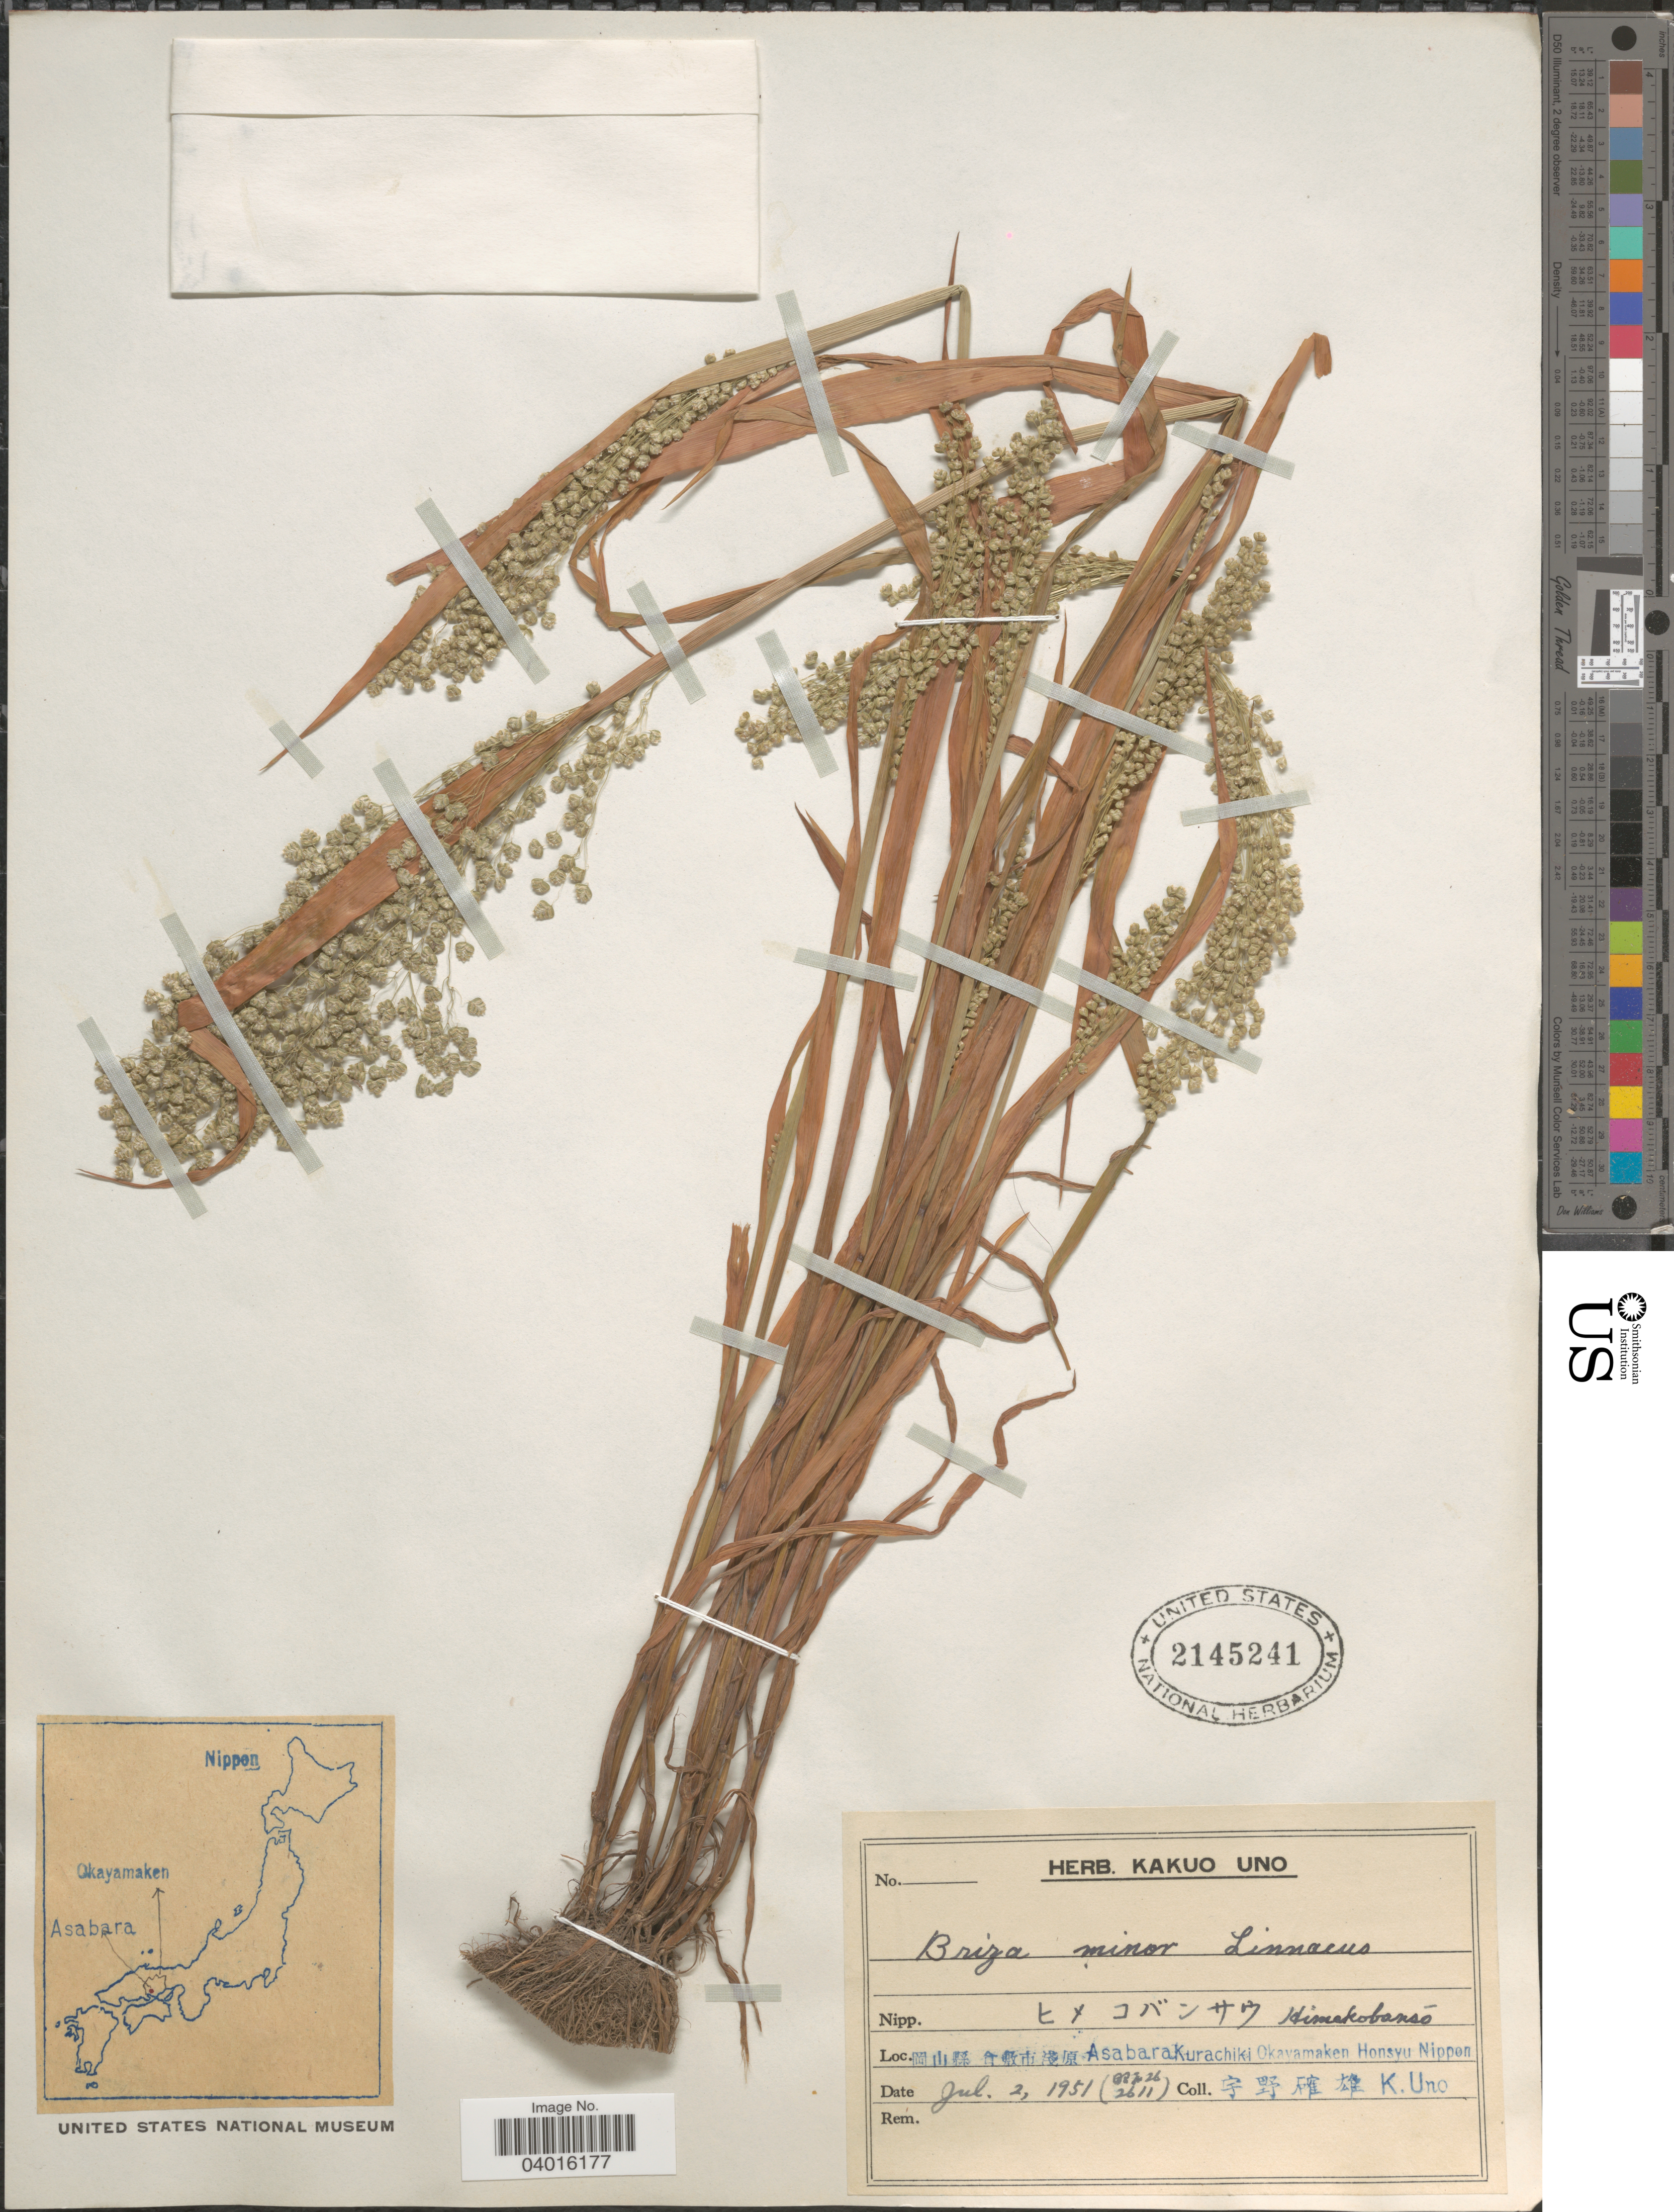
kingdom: Plantae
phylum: Tracheophyta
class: Liliopsida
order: Poales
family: Poaceae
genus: Briza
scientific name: Briza minor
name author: L.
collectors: K. Uno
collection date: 1951-07-02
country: Japan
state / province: Okayama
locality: X AsabaraKurachiki Okayamaken Honsyu Nippøn.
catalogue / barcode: US 2145241